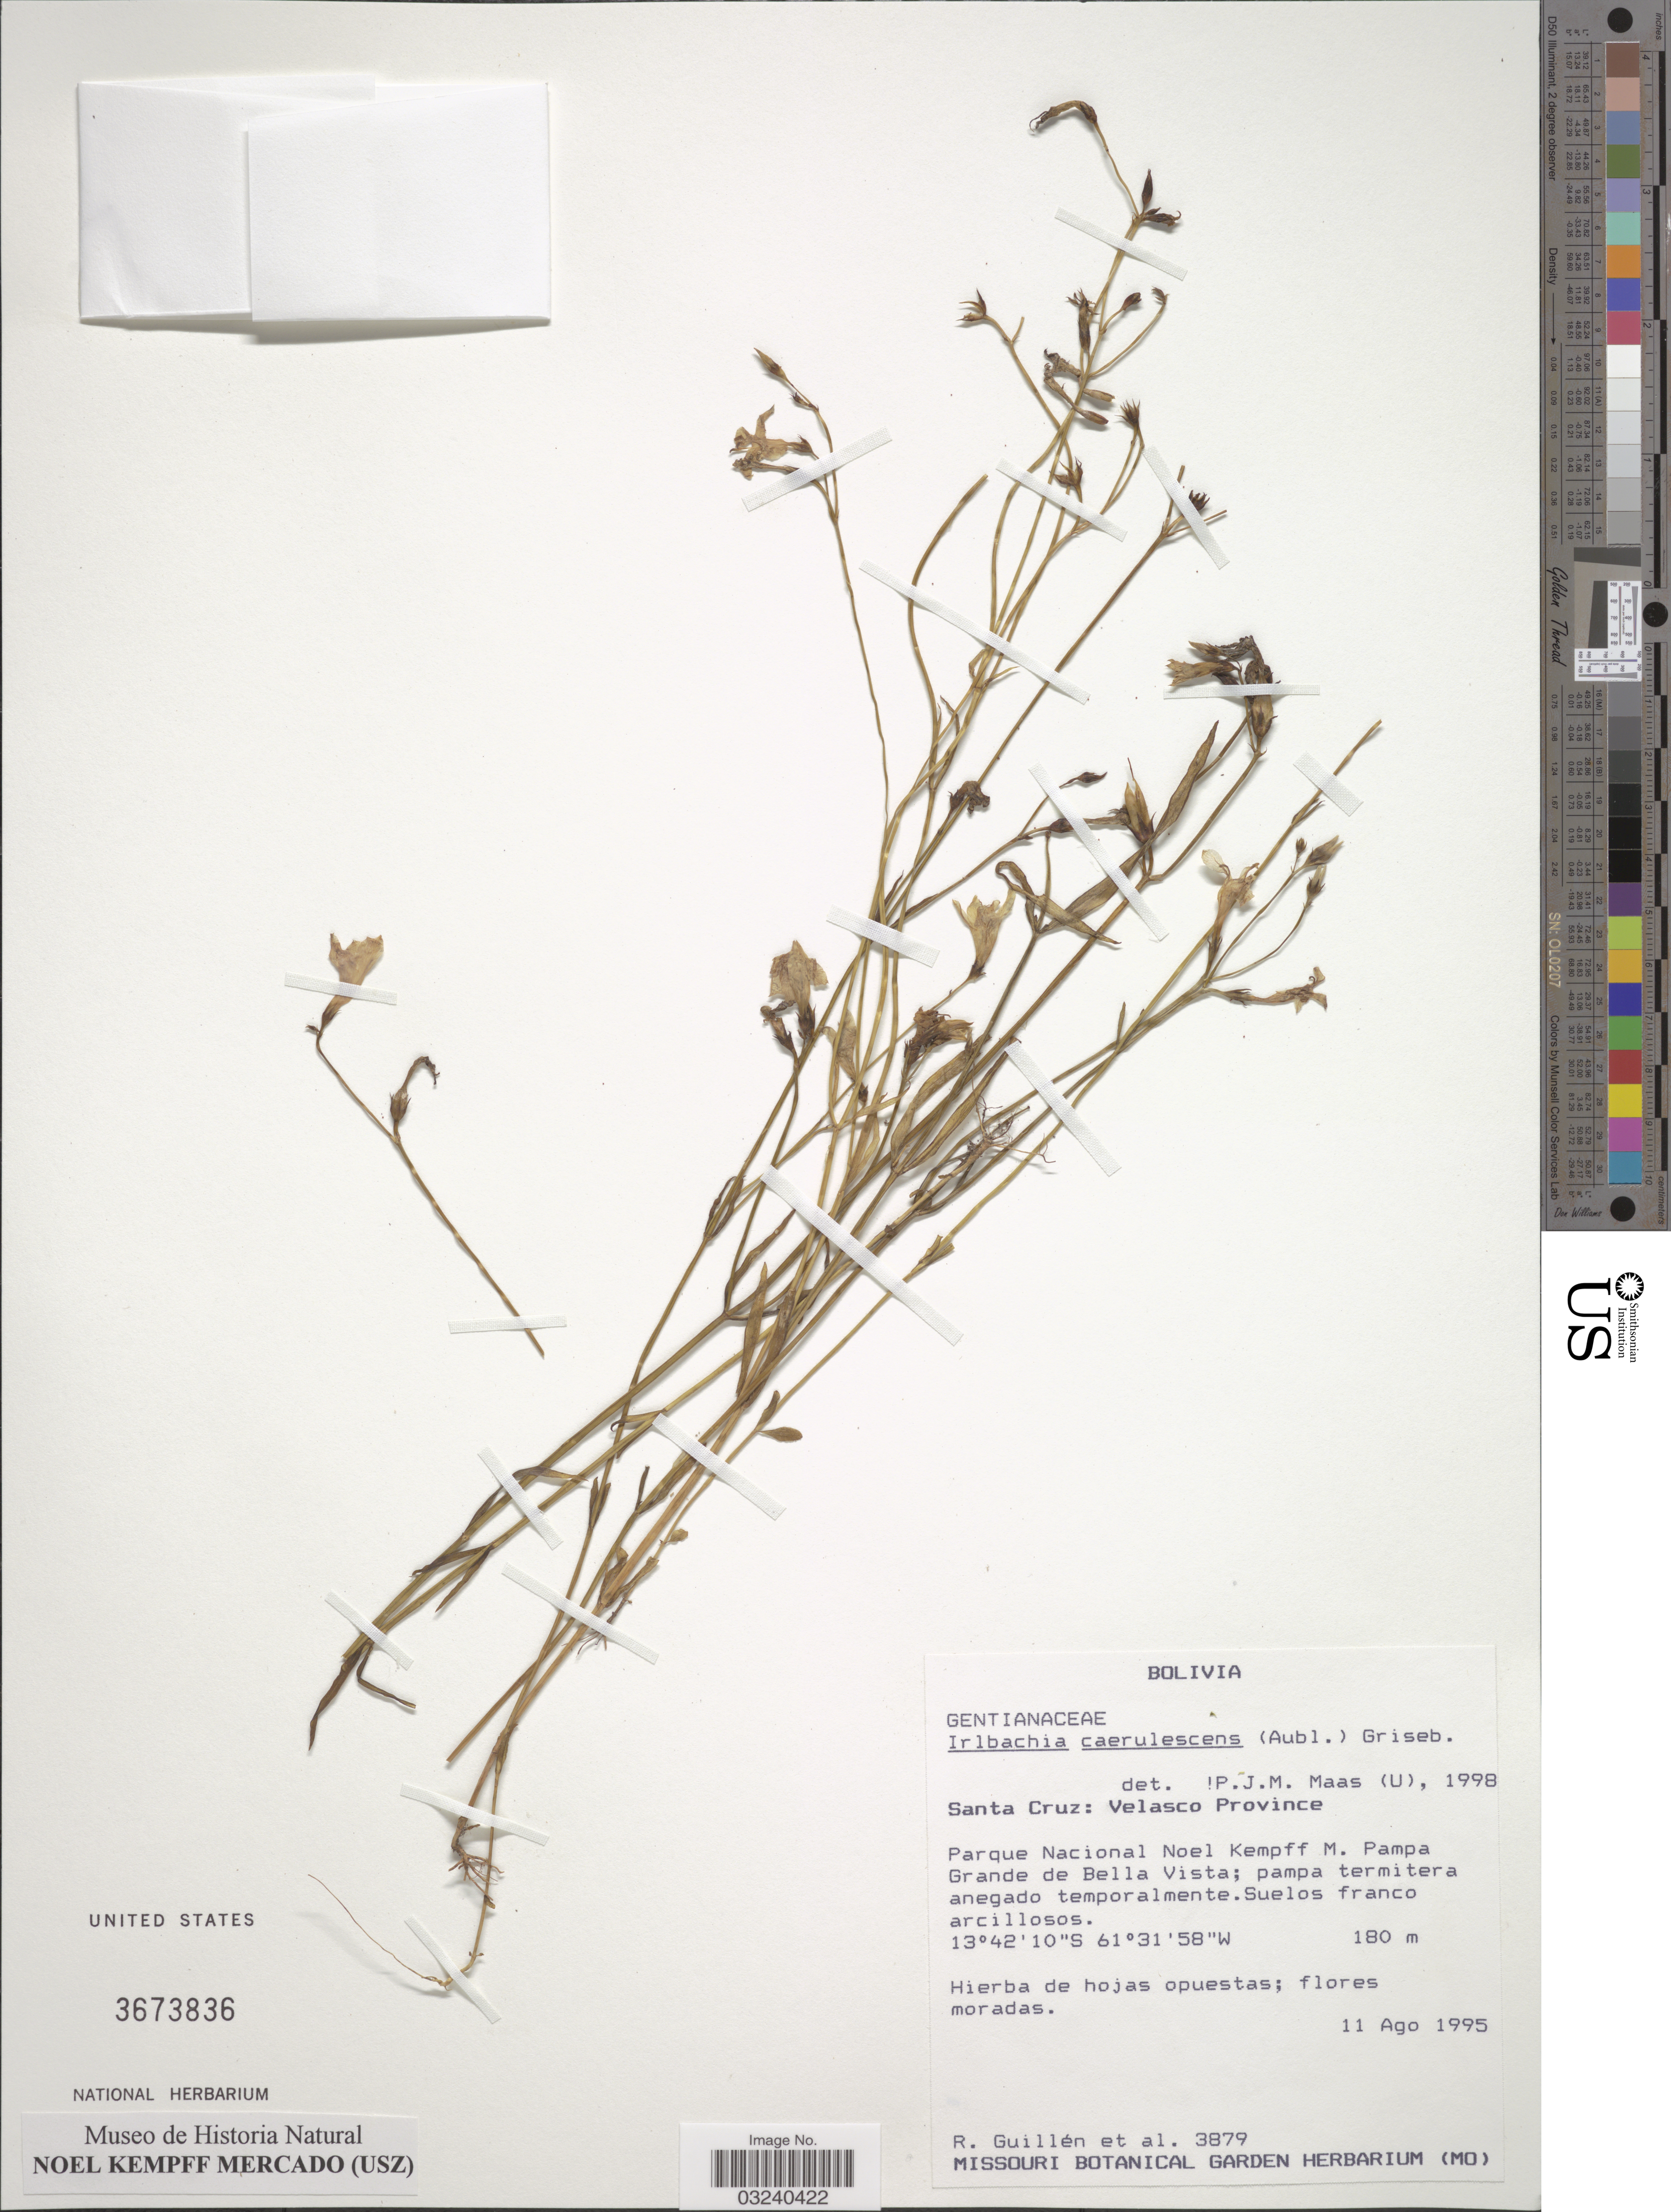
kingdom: Plantae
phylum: Tracheophyta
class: Magnoliopsida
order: Gentianales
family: Gentianaceae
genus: Irlbachia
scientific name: Irlbachia caerulescens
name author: (Aubl.) Griseb.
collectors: R. Guillen & et al.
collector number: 3879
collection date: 1995-08-11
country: Bolivia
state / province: Santa Cruz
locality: Velasco Province. Parque Nacional Noel Kempff M. Pampa Grande de Bella Vista; pampa termitera anegado temporalmente.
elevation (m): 180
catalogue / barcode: US 3673836